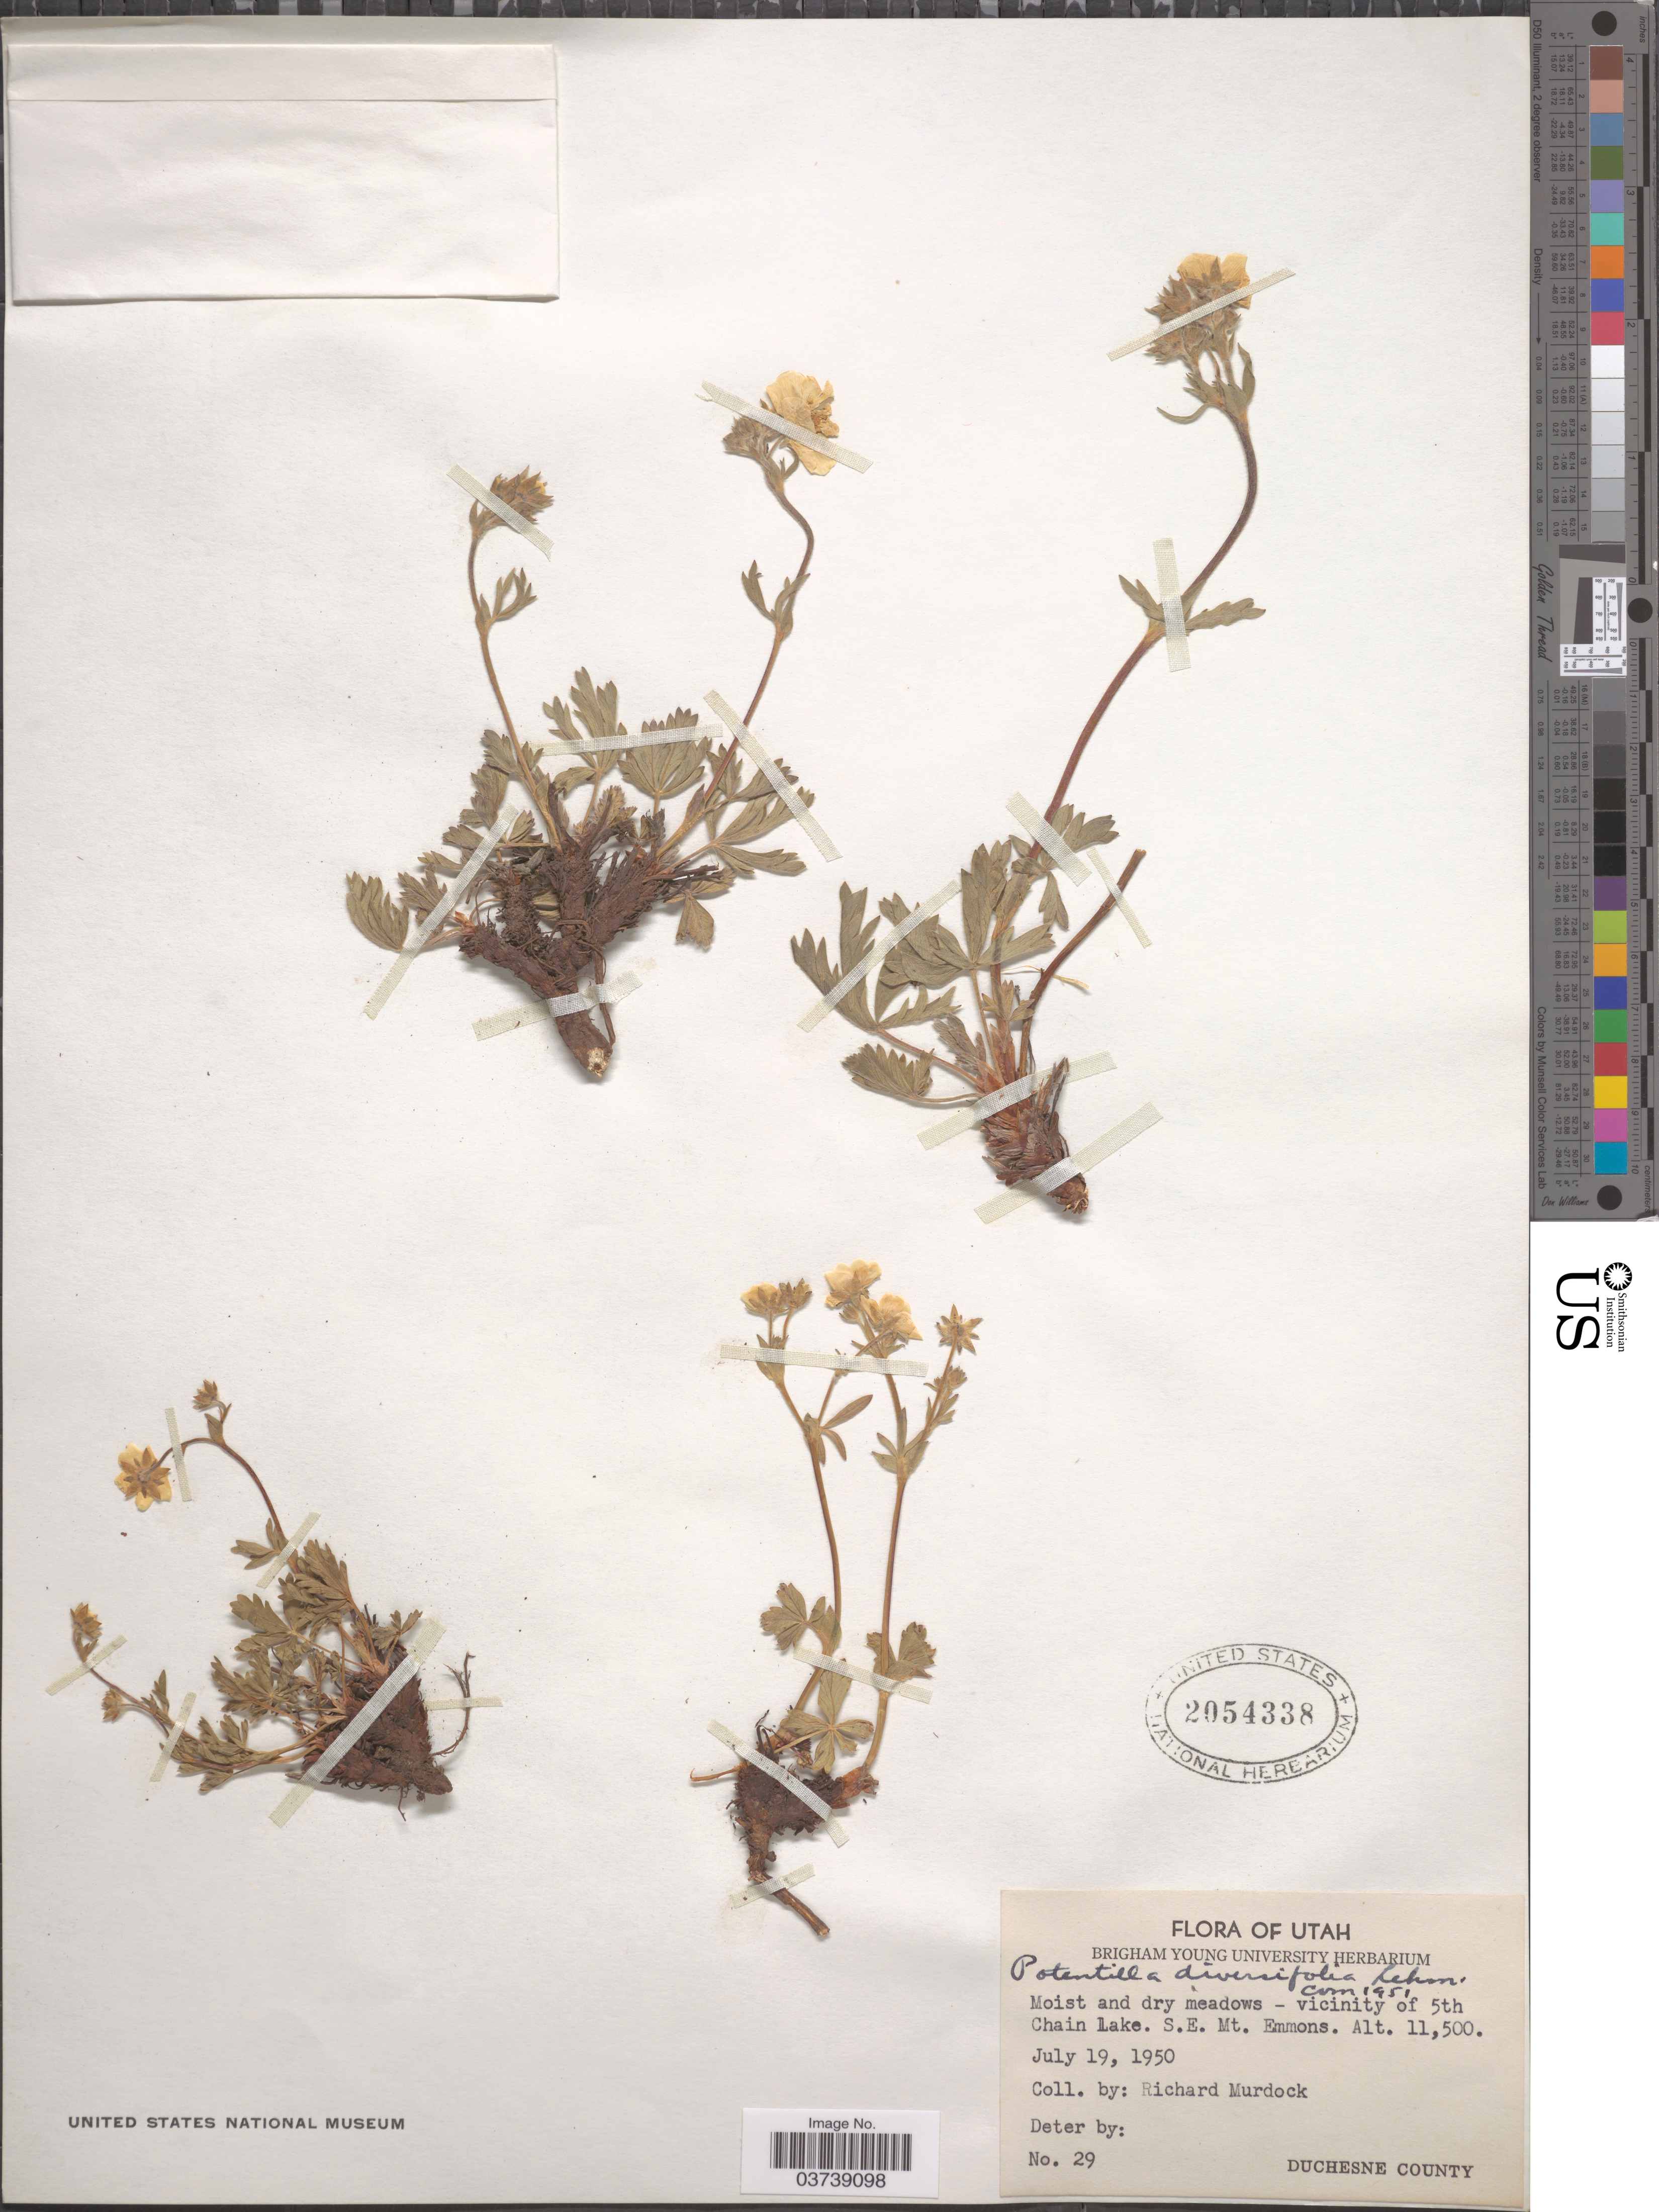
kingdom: Plantae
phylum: Tracheophyta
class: Magnoliopsida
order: Rosales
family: Rosaceae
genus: Potentilla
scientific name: Potentilla diversifolia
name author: Lehm.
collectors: R. Murdock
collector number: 29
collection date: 1950-07-19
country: United States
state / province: Utah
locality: Vicinity of 5th Chain Lake. S.E. Mt. Emmons. Duchesne County.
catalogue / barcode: US 2054338